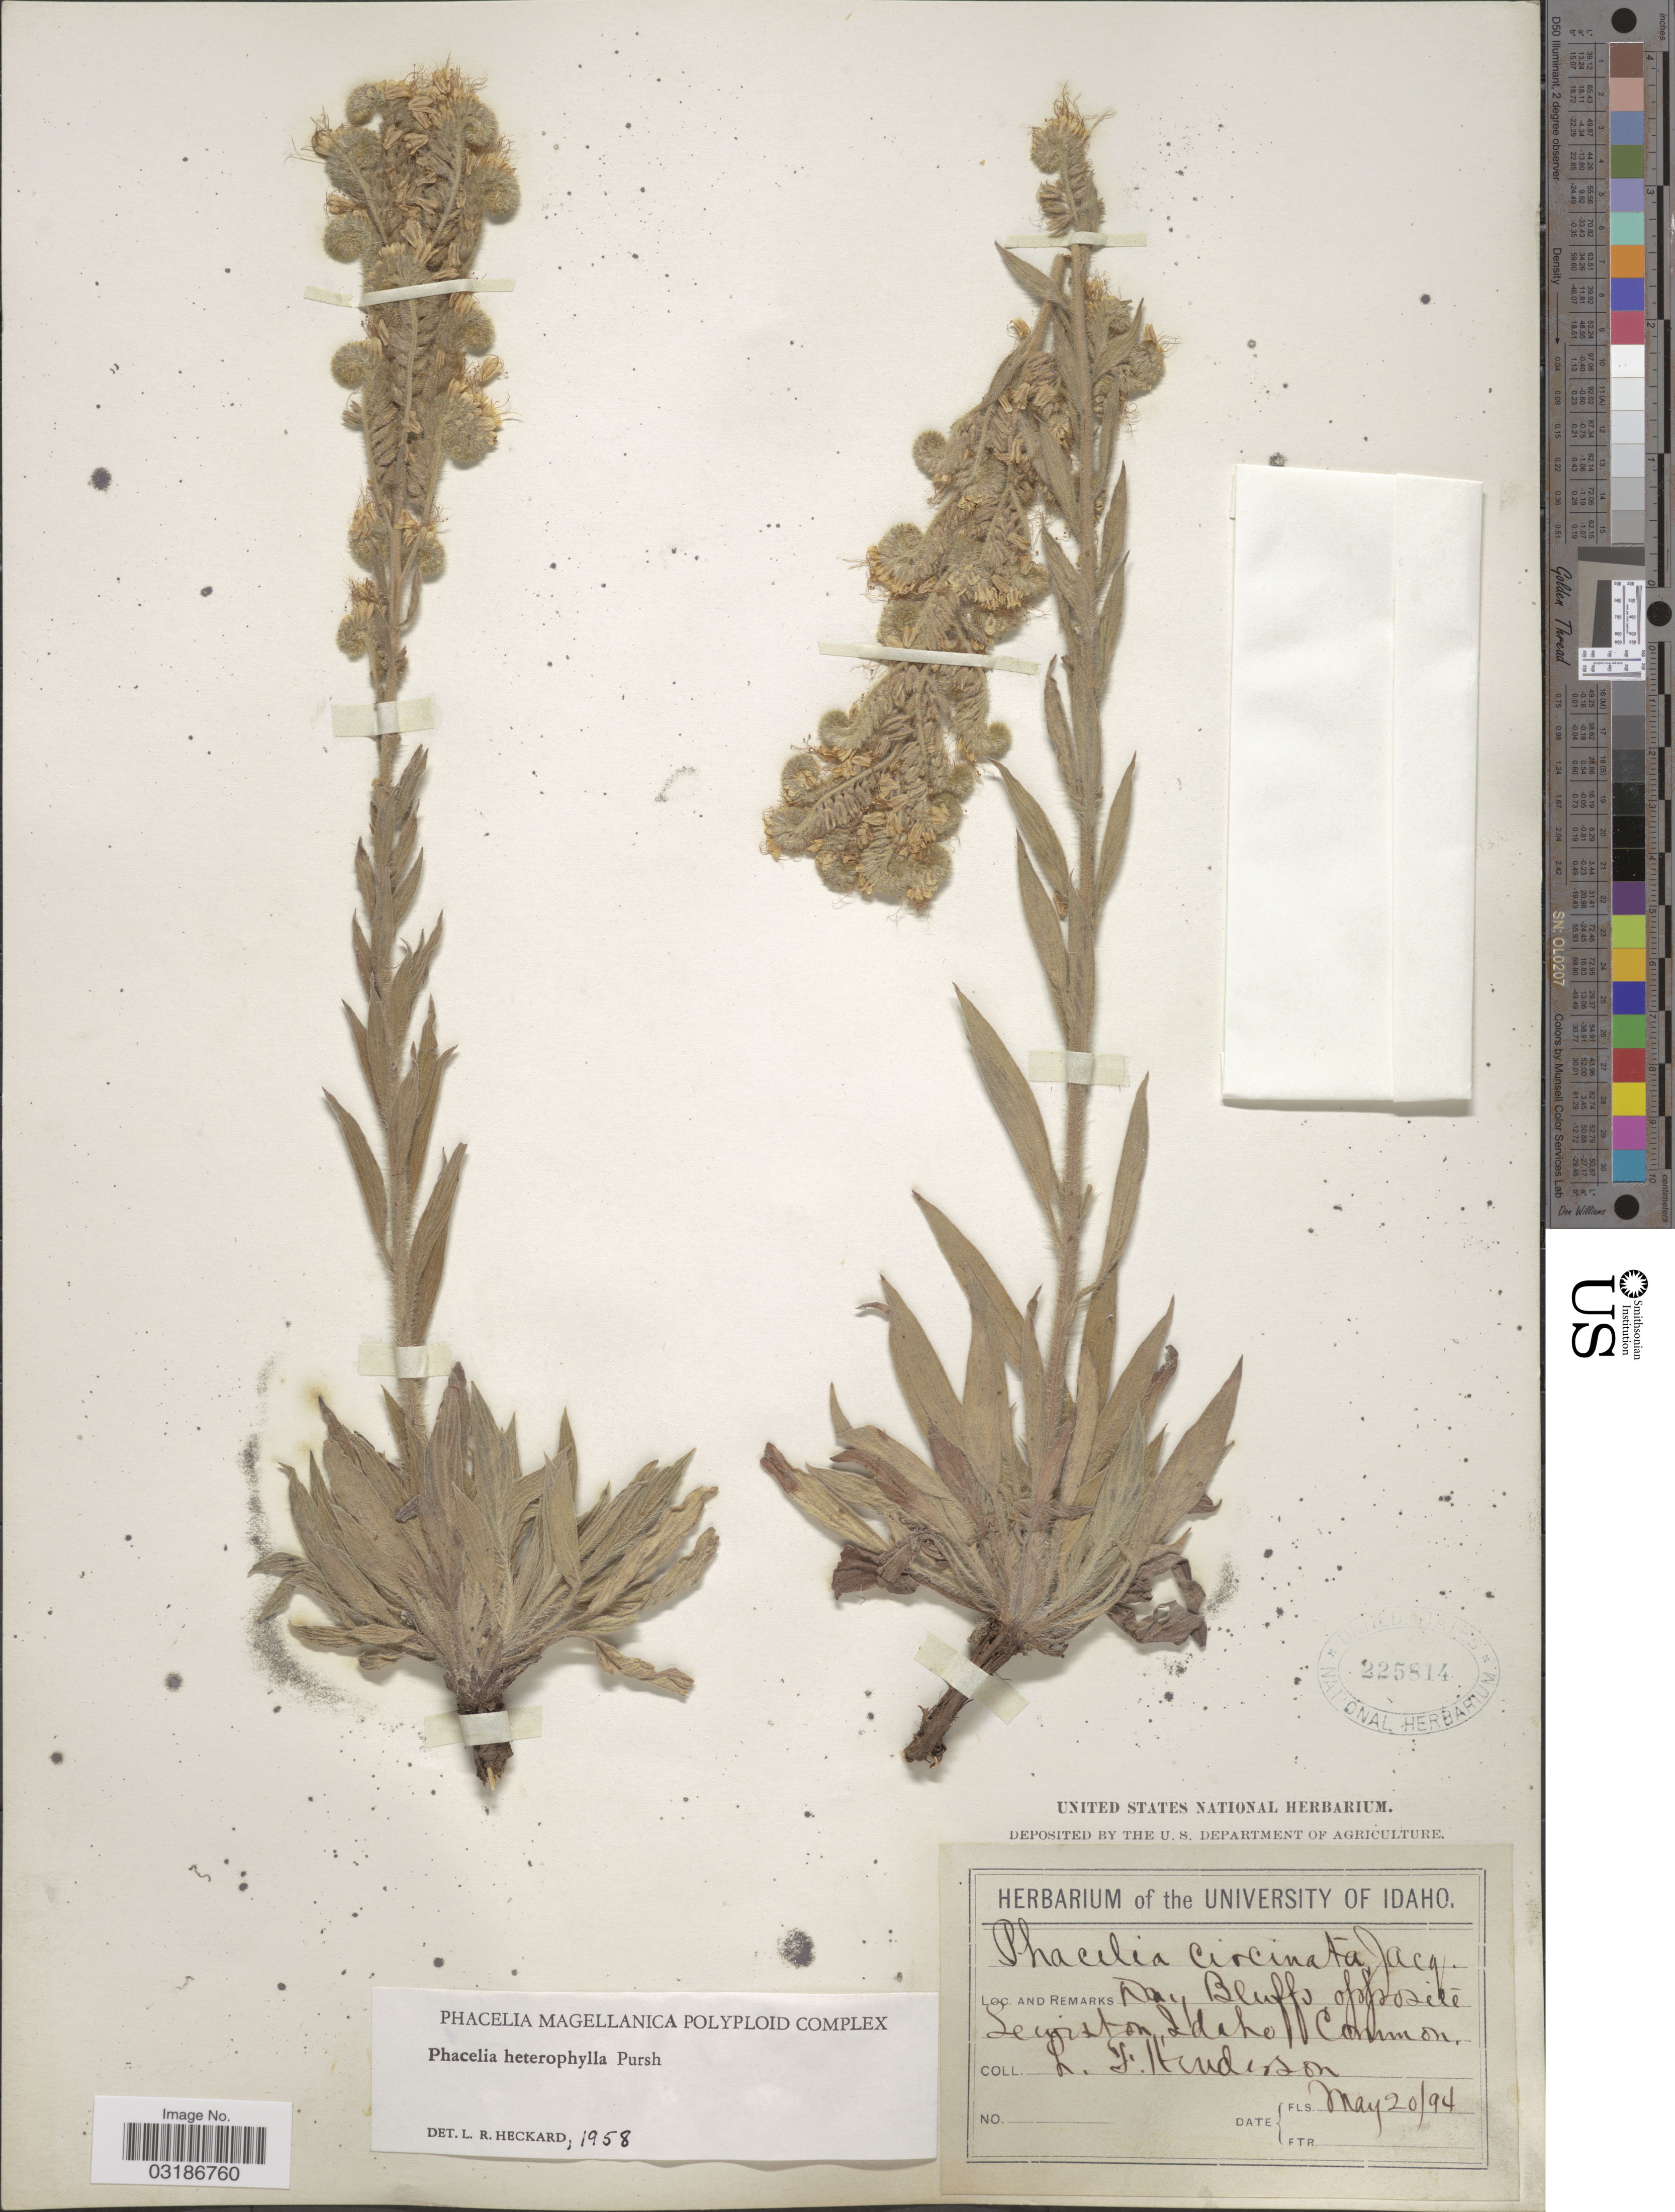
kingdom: Plantae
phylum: Tracheophyta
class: Magnoliopsida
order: Boraginales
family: Hydrophyllaceae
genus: Phacelia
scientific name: Phacelia heterophylla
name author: Pursh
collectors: L. Henderson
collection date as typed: Transcribed d/m/y: 20/5/94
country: United States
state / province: Idaho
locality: Day Bluffs opposite Lewiston.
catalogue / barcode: US 225814